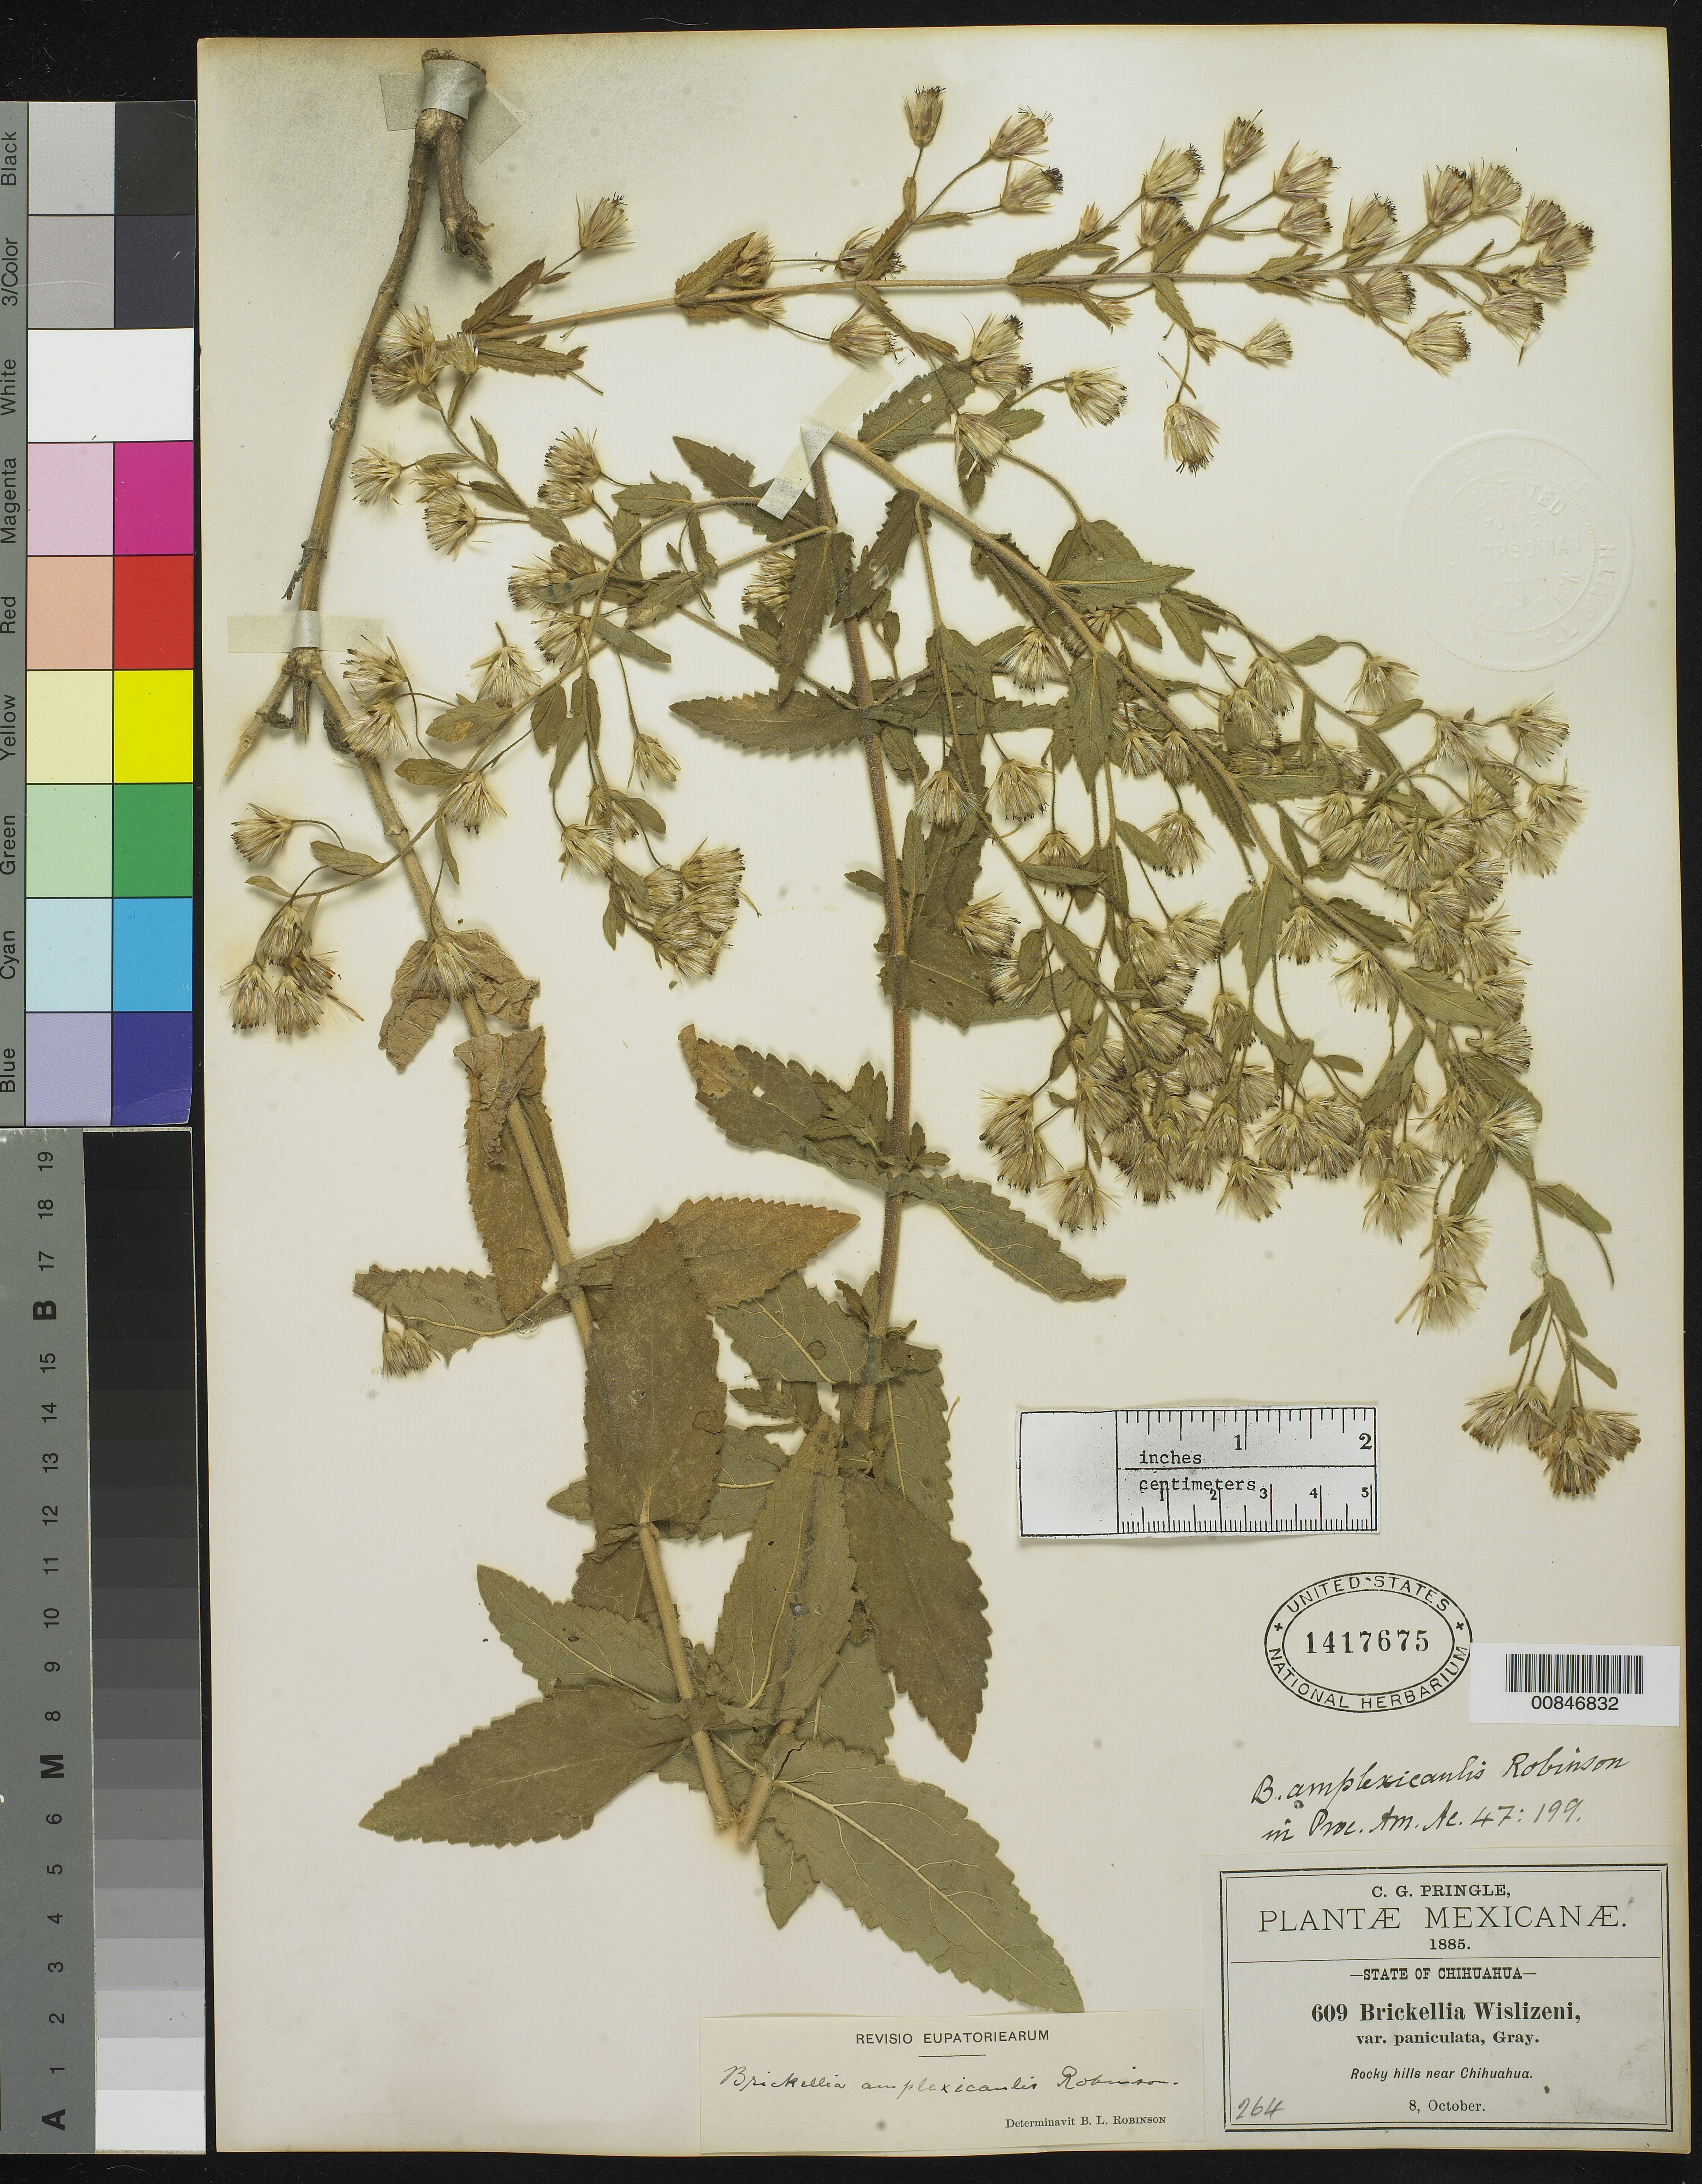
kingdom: Plantae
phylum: Tracheophyta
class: Magnoliopsida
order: Asterales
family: Asteraceae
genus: Brickellia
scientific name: Brickellia amplexicaulis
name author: B.L. Rob.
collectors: C. G. Pringle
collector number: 609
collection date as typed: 08 Oct 1885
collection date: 1885-10-08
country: Mexico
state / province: Chihuahua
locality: Rocky hills near Chihuahua.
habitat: Rocky hills.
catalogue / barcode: US 1417675